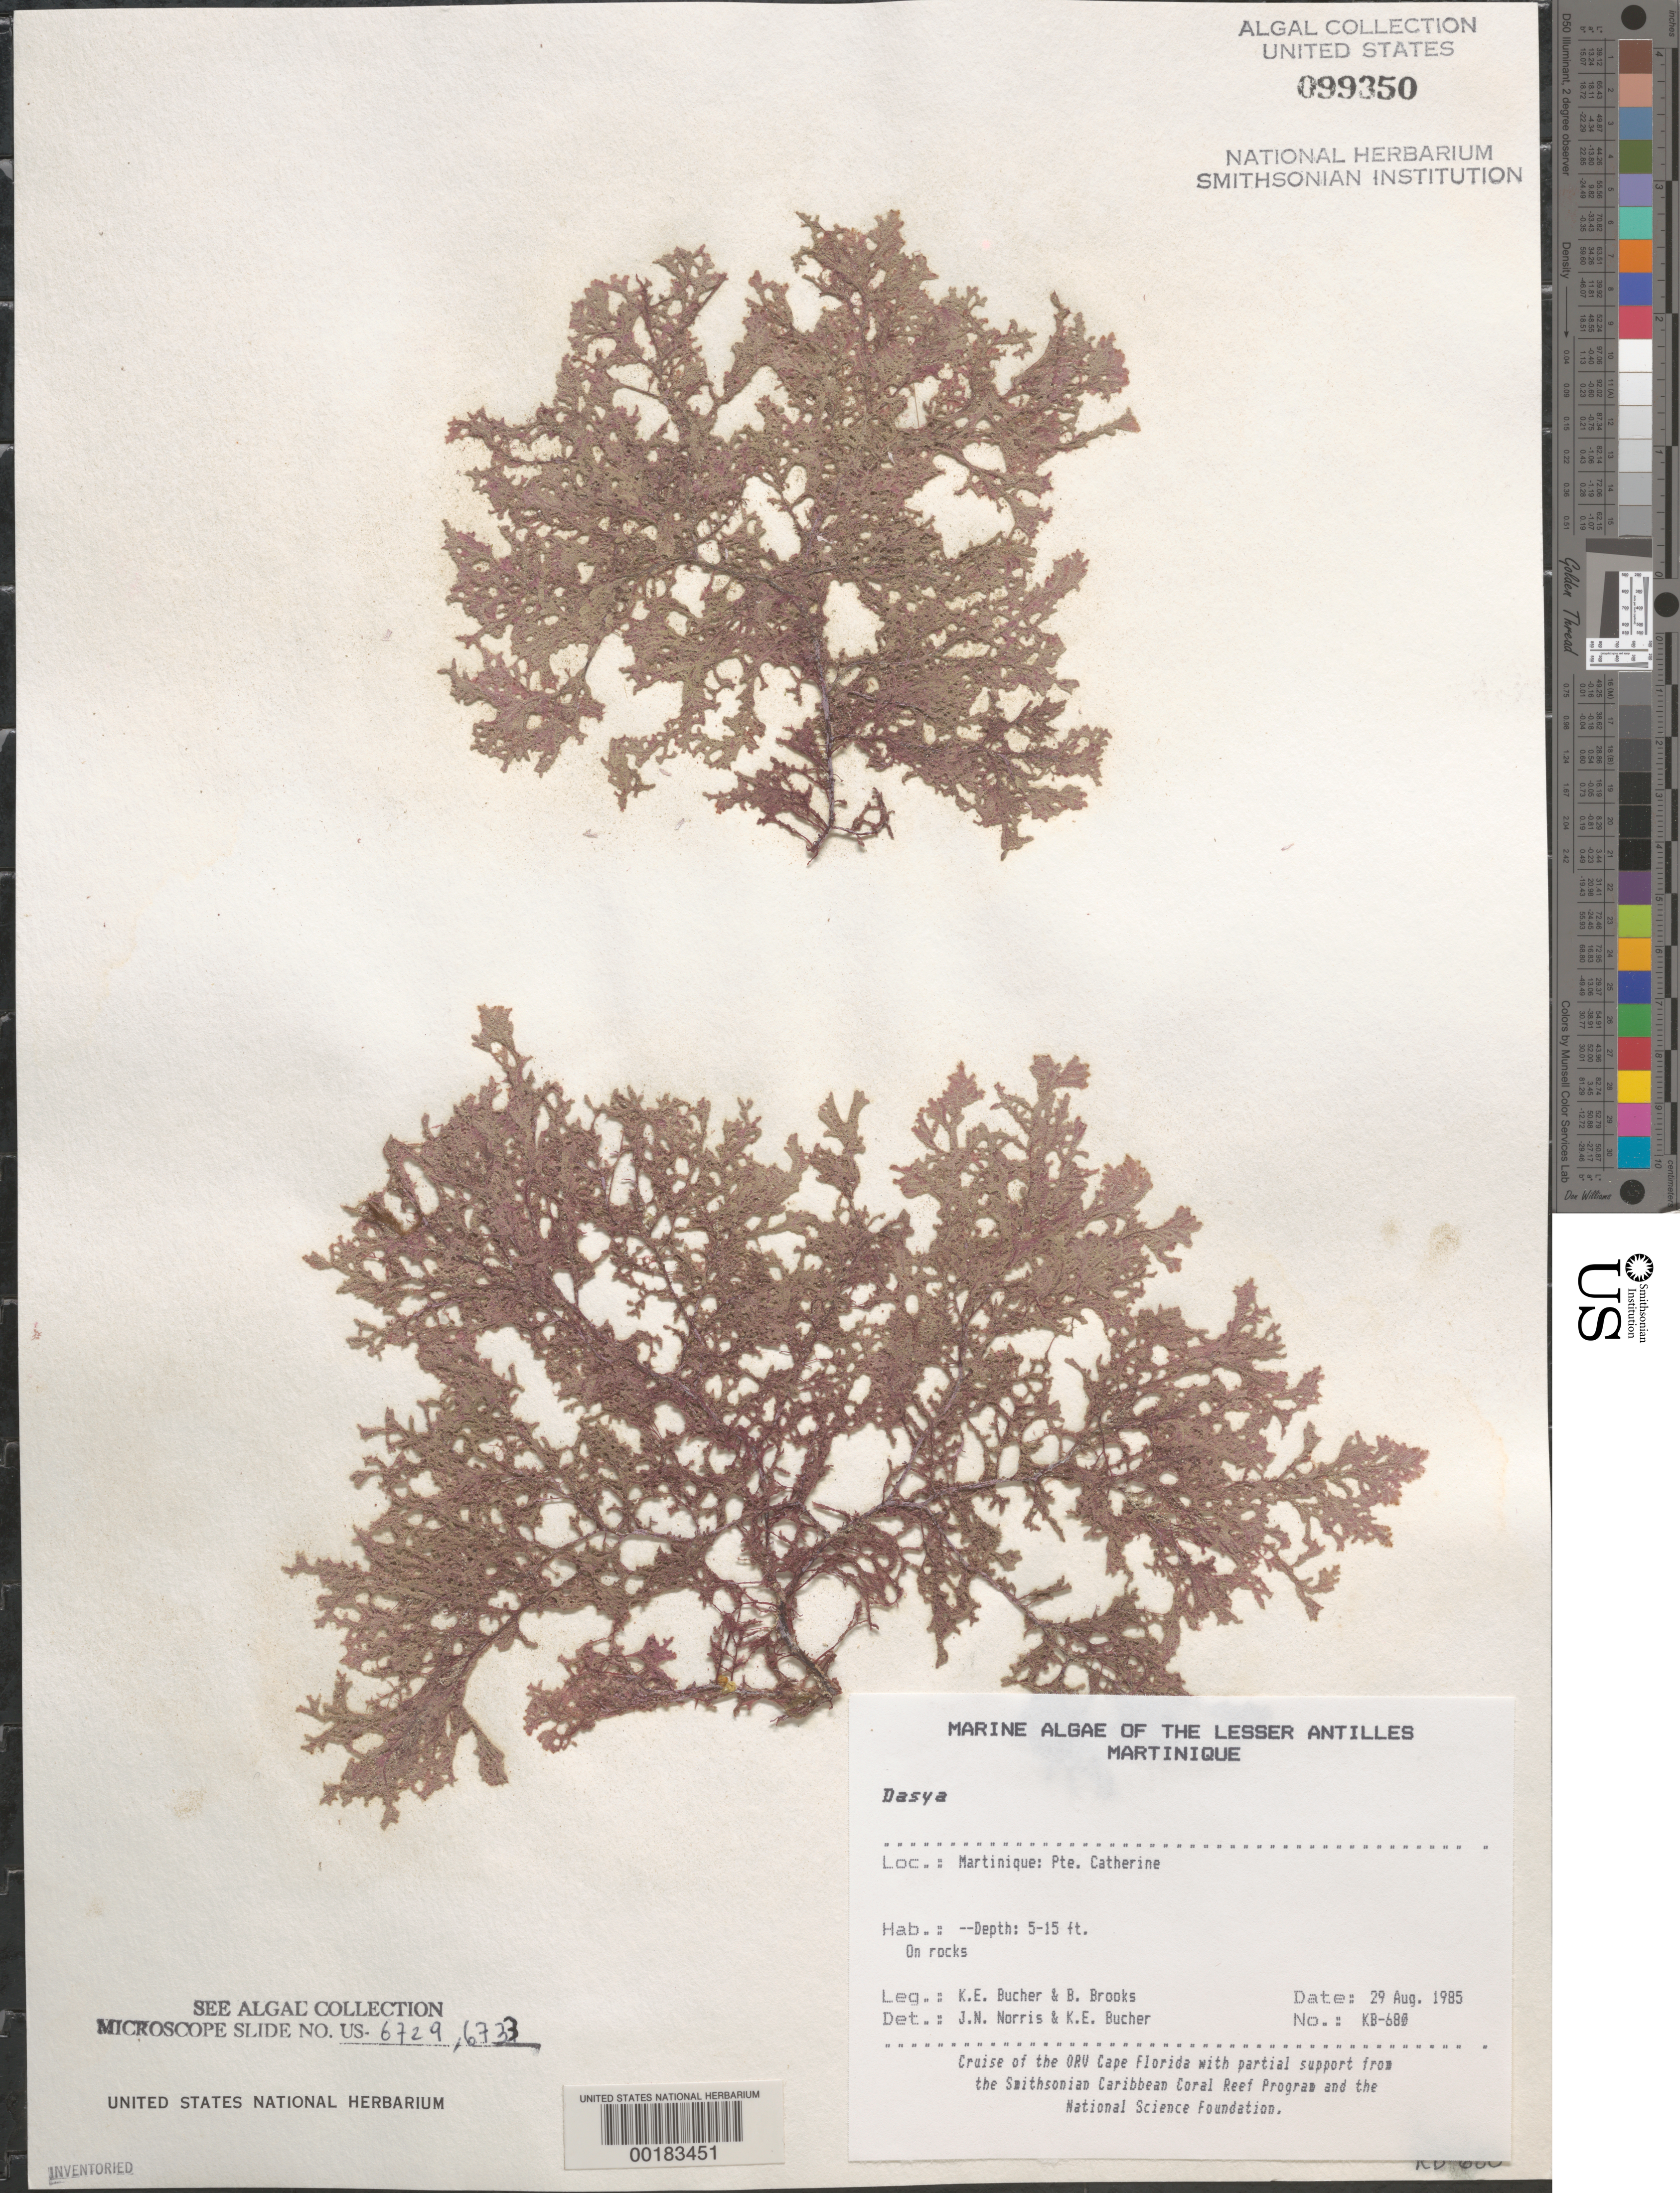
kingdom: Plantae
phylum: Rhodophyta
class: Florideophyceae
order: Ceramiales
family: Dasyaceae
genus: Dasya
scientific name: Dasya sp.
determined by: Norris, J. N.; Bucher, K. E.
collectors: K. E. Bucher & B. Brooks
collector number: KB-680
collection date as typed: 29 Aug 1985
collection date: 1985-08-29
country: Martinique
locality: Pointe Catherine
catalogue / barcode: US 99350